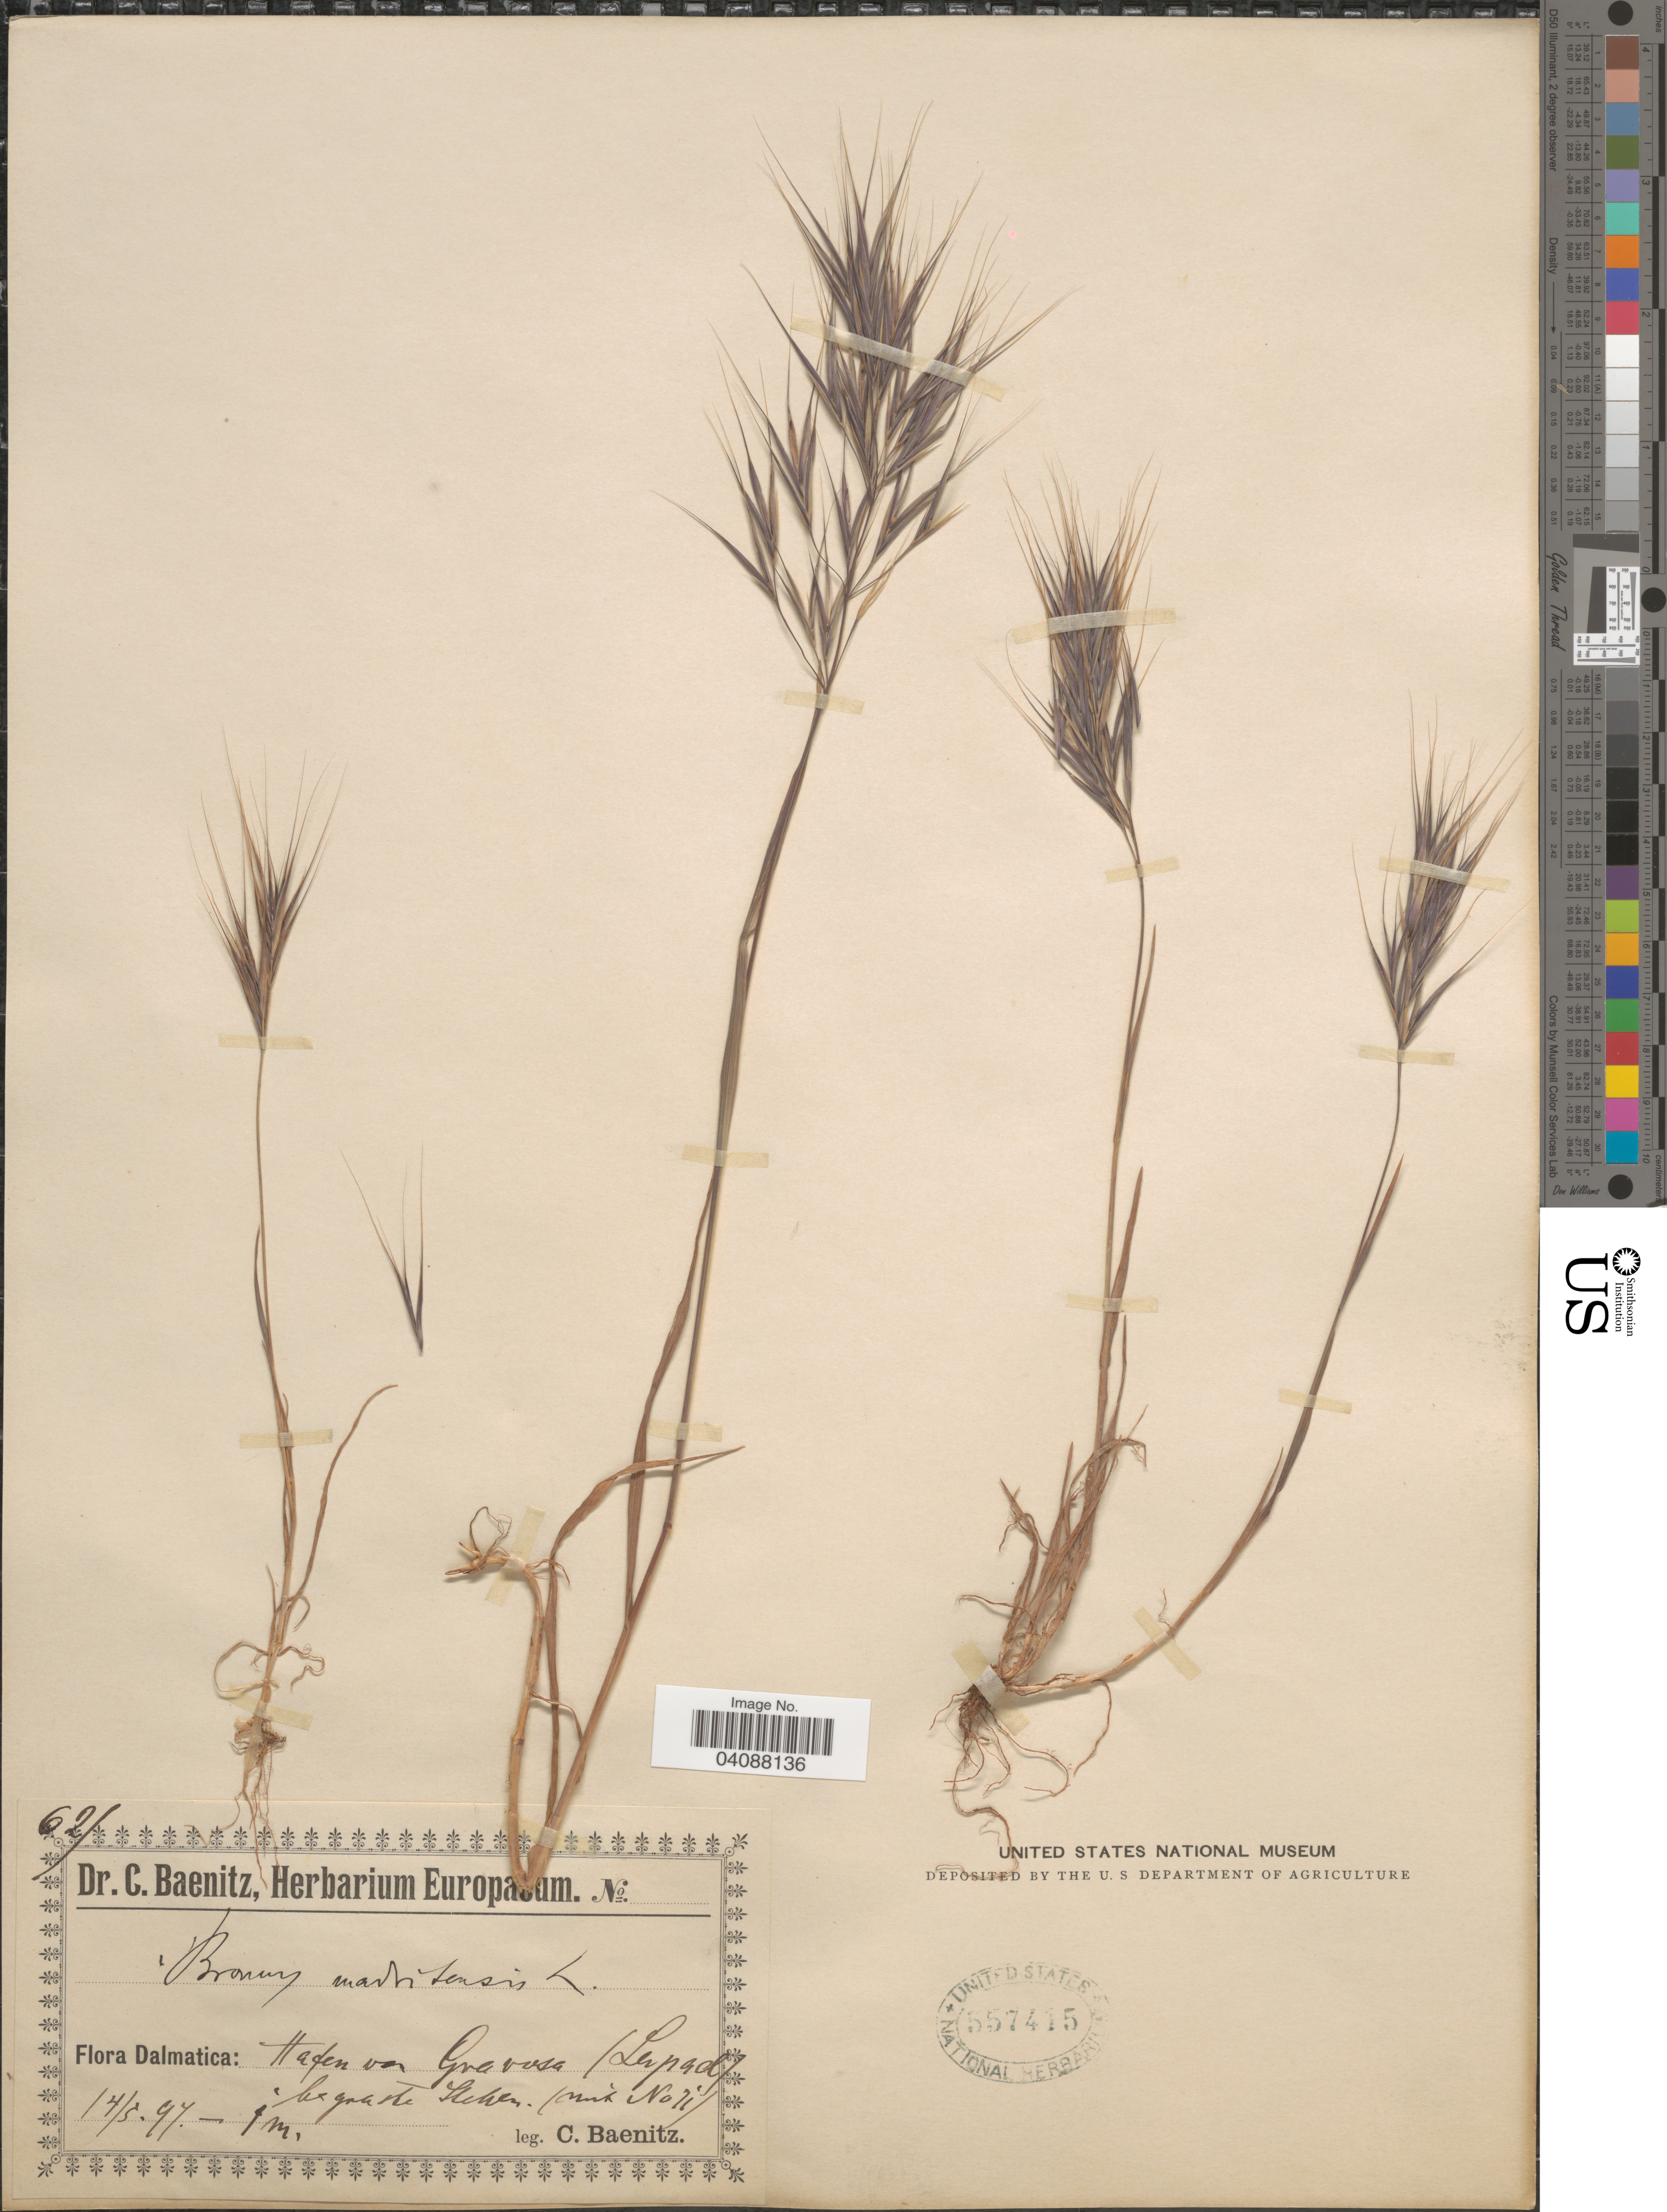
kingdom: Plantae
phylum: Tracheophyta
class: Liliopsida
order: Poales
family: Poaceae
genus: Bromus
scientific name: Bromus madritensis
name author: L.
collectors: C. G. Baenitz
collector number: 62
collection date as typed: Transcribed d/m/y: 14/5/97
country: Croatia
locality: Dalmatica: Hagen von Gravasa (Lapad) begraste Steken.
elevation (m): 1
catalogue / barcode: US 557414